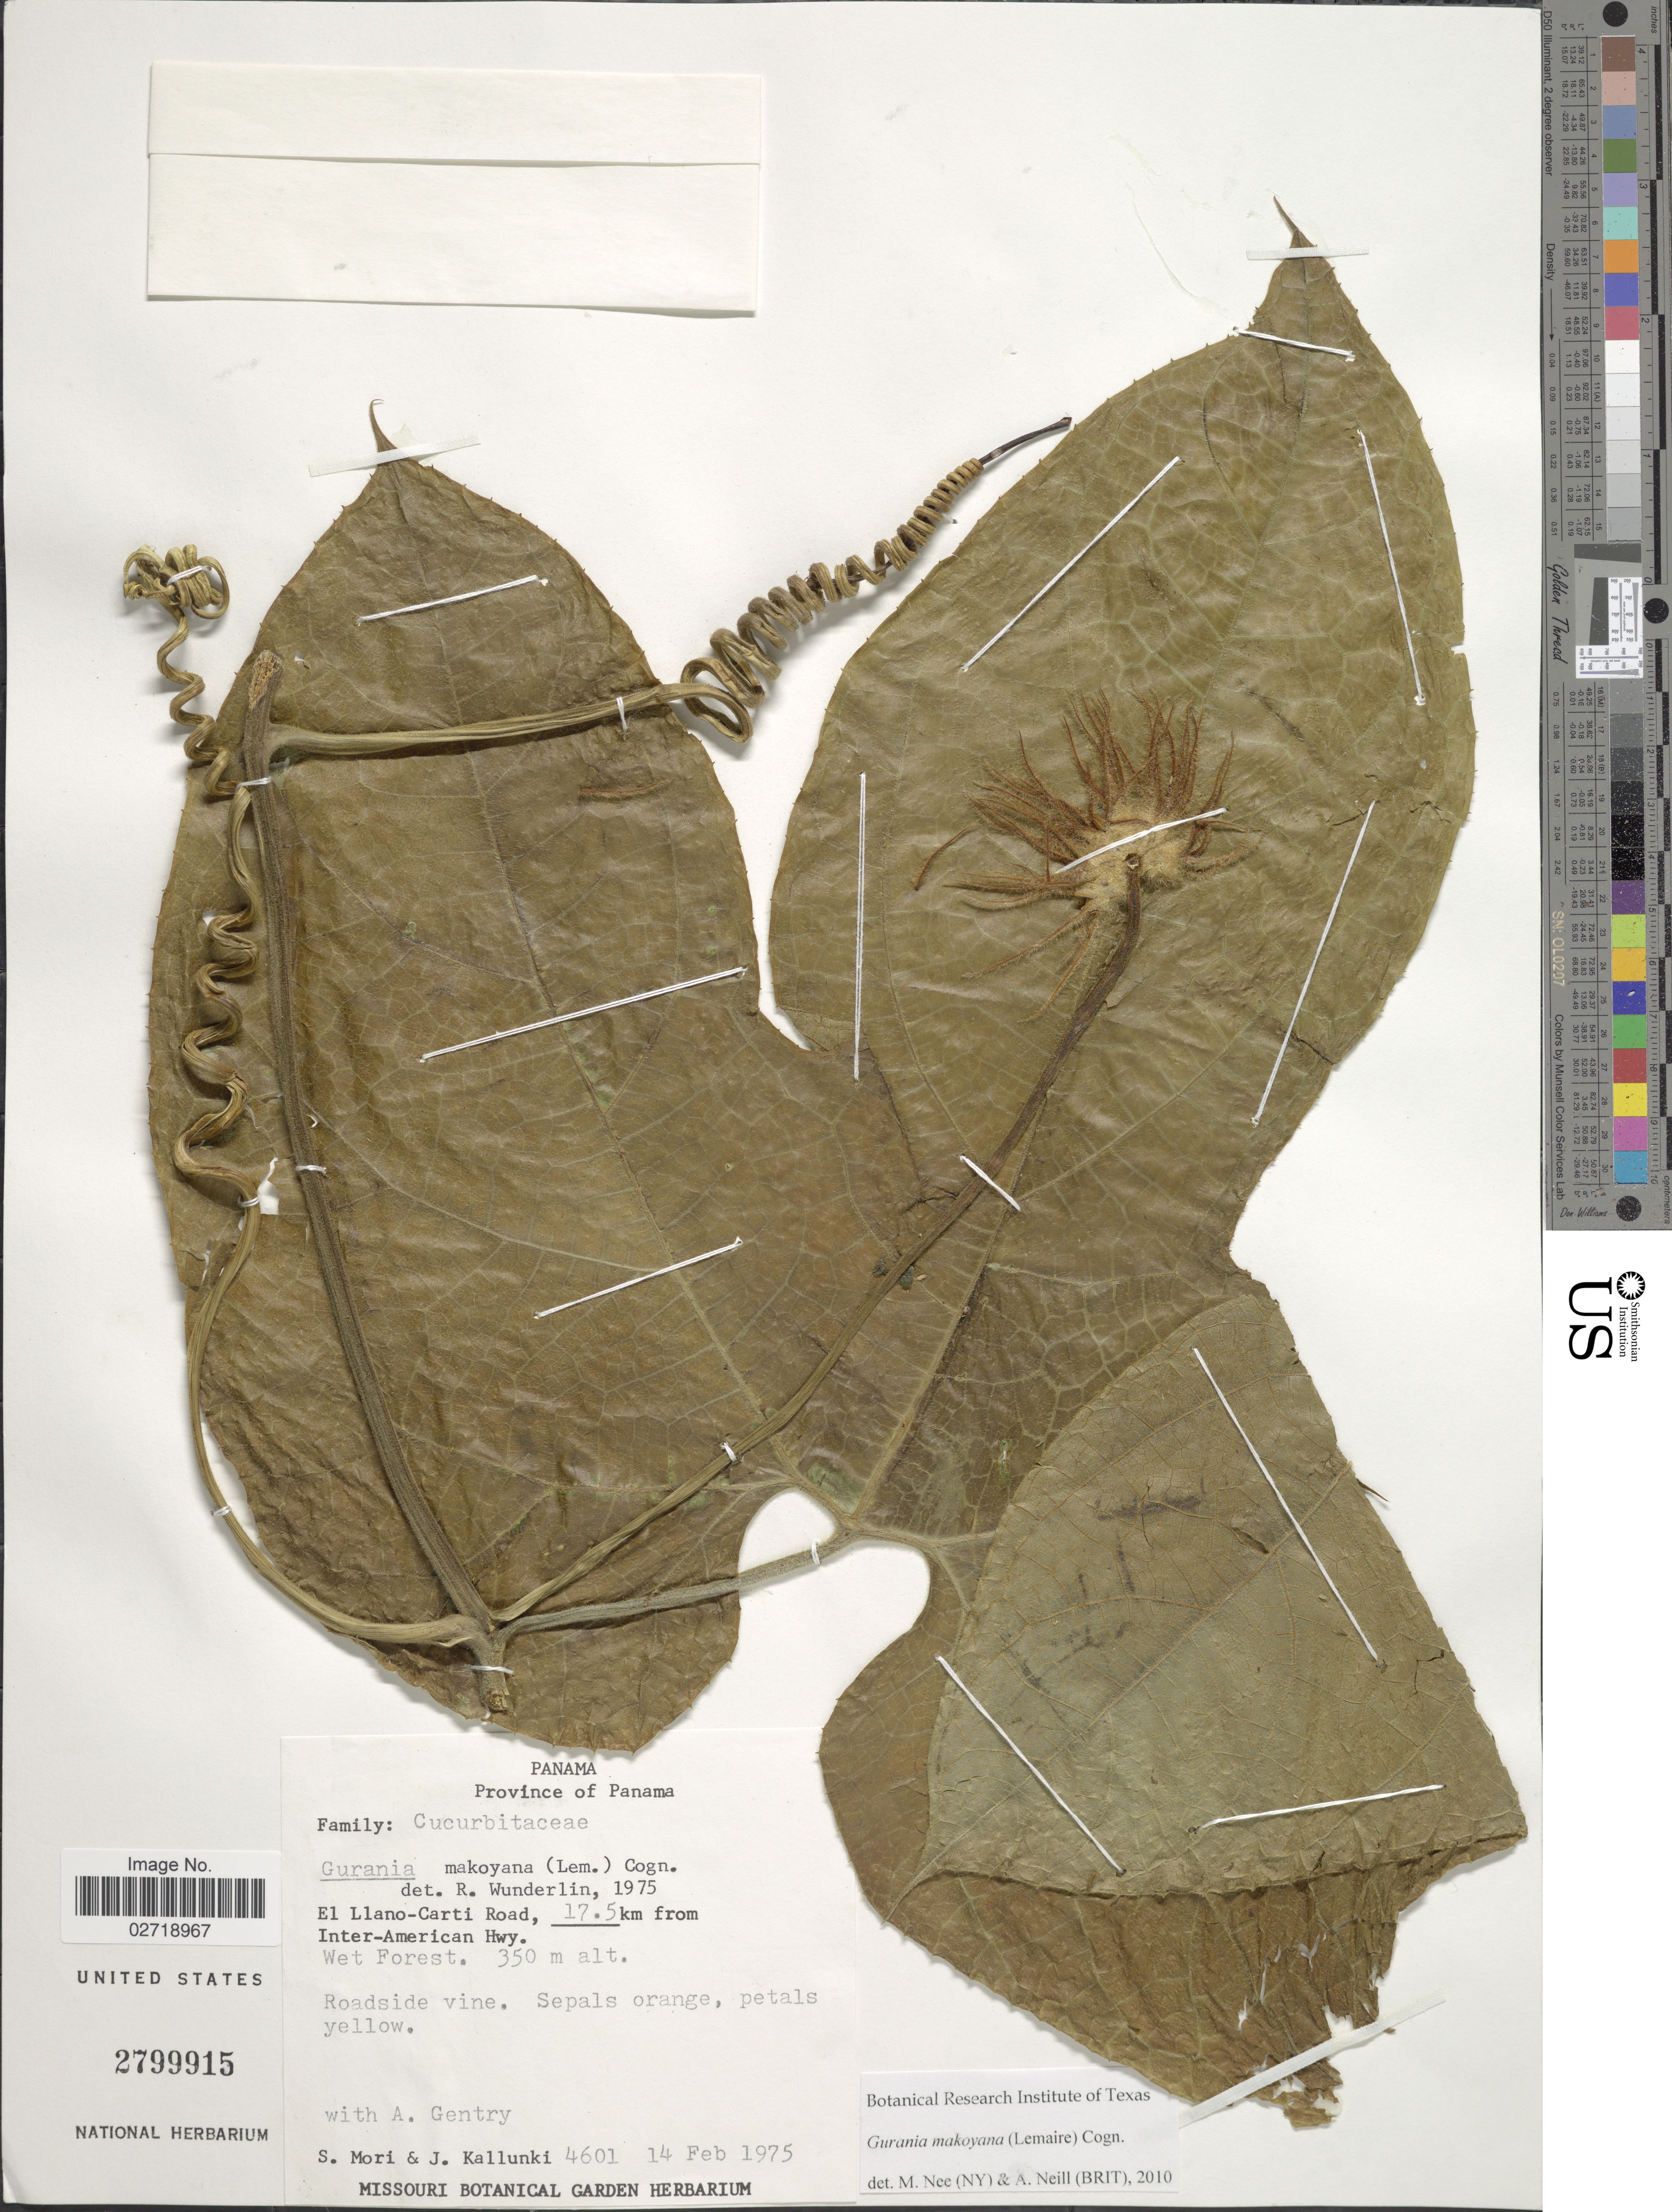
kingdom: Plantae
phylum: Tracheophyta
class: Magnoliopsida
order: Cucurbitales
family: Cucurbitaceae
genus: Gurania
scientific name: Gurania makoyana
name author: (Lem.) Cogn.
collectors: S. Mori, J. Kallunki & A. H. Gentry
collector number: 4601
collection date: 1975-02-14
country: Panama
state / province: Panamá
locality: El Llano-Carti Road, 17.5 km from Inter-American Hwy.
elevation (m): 350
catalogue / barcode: US 2799915